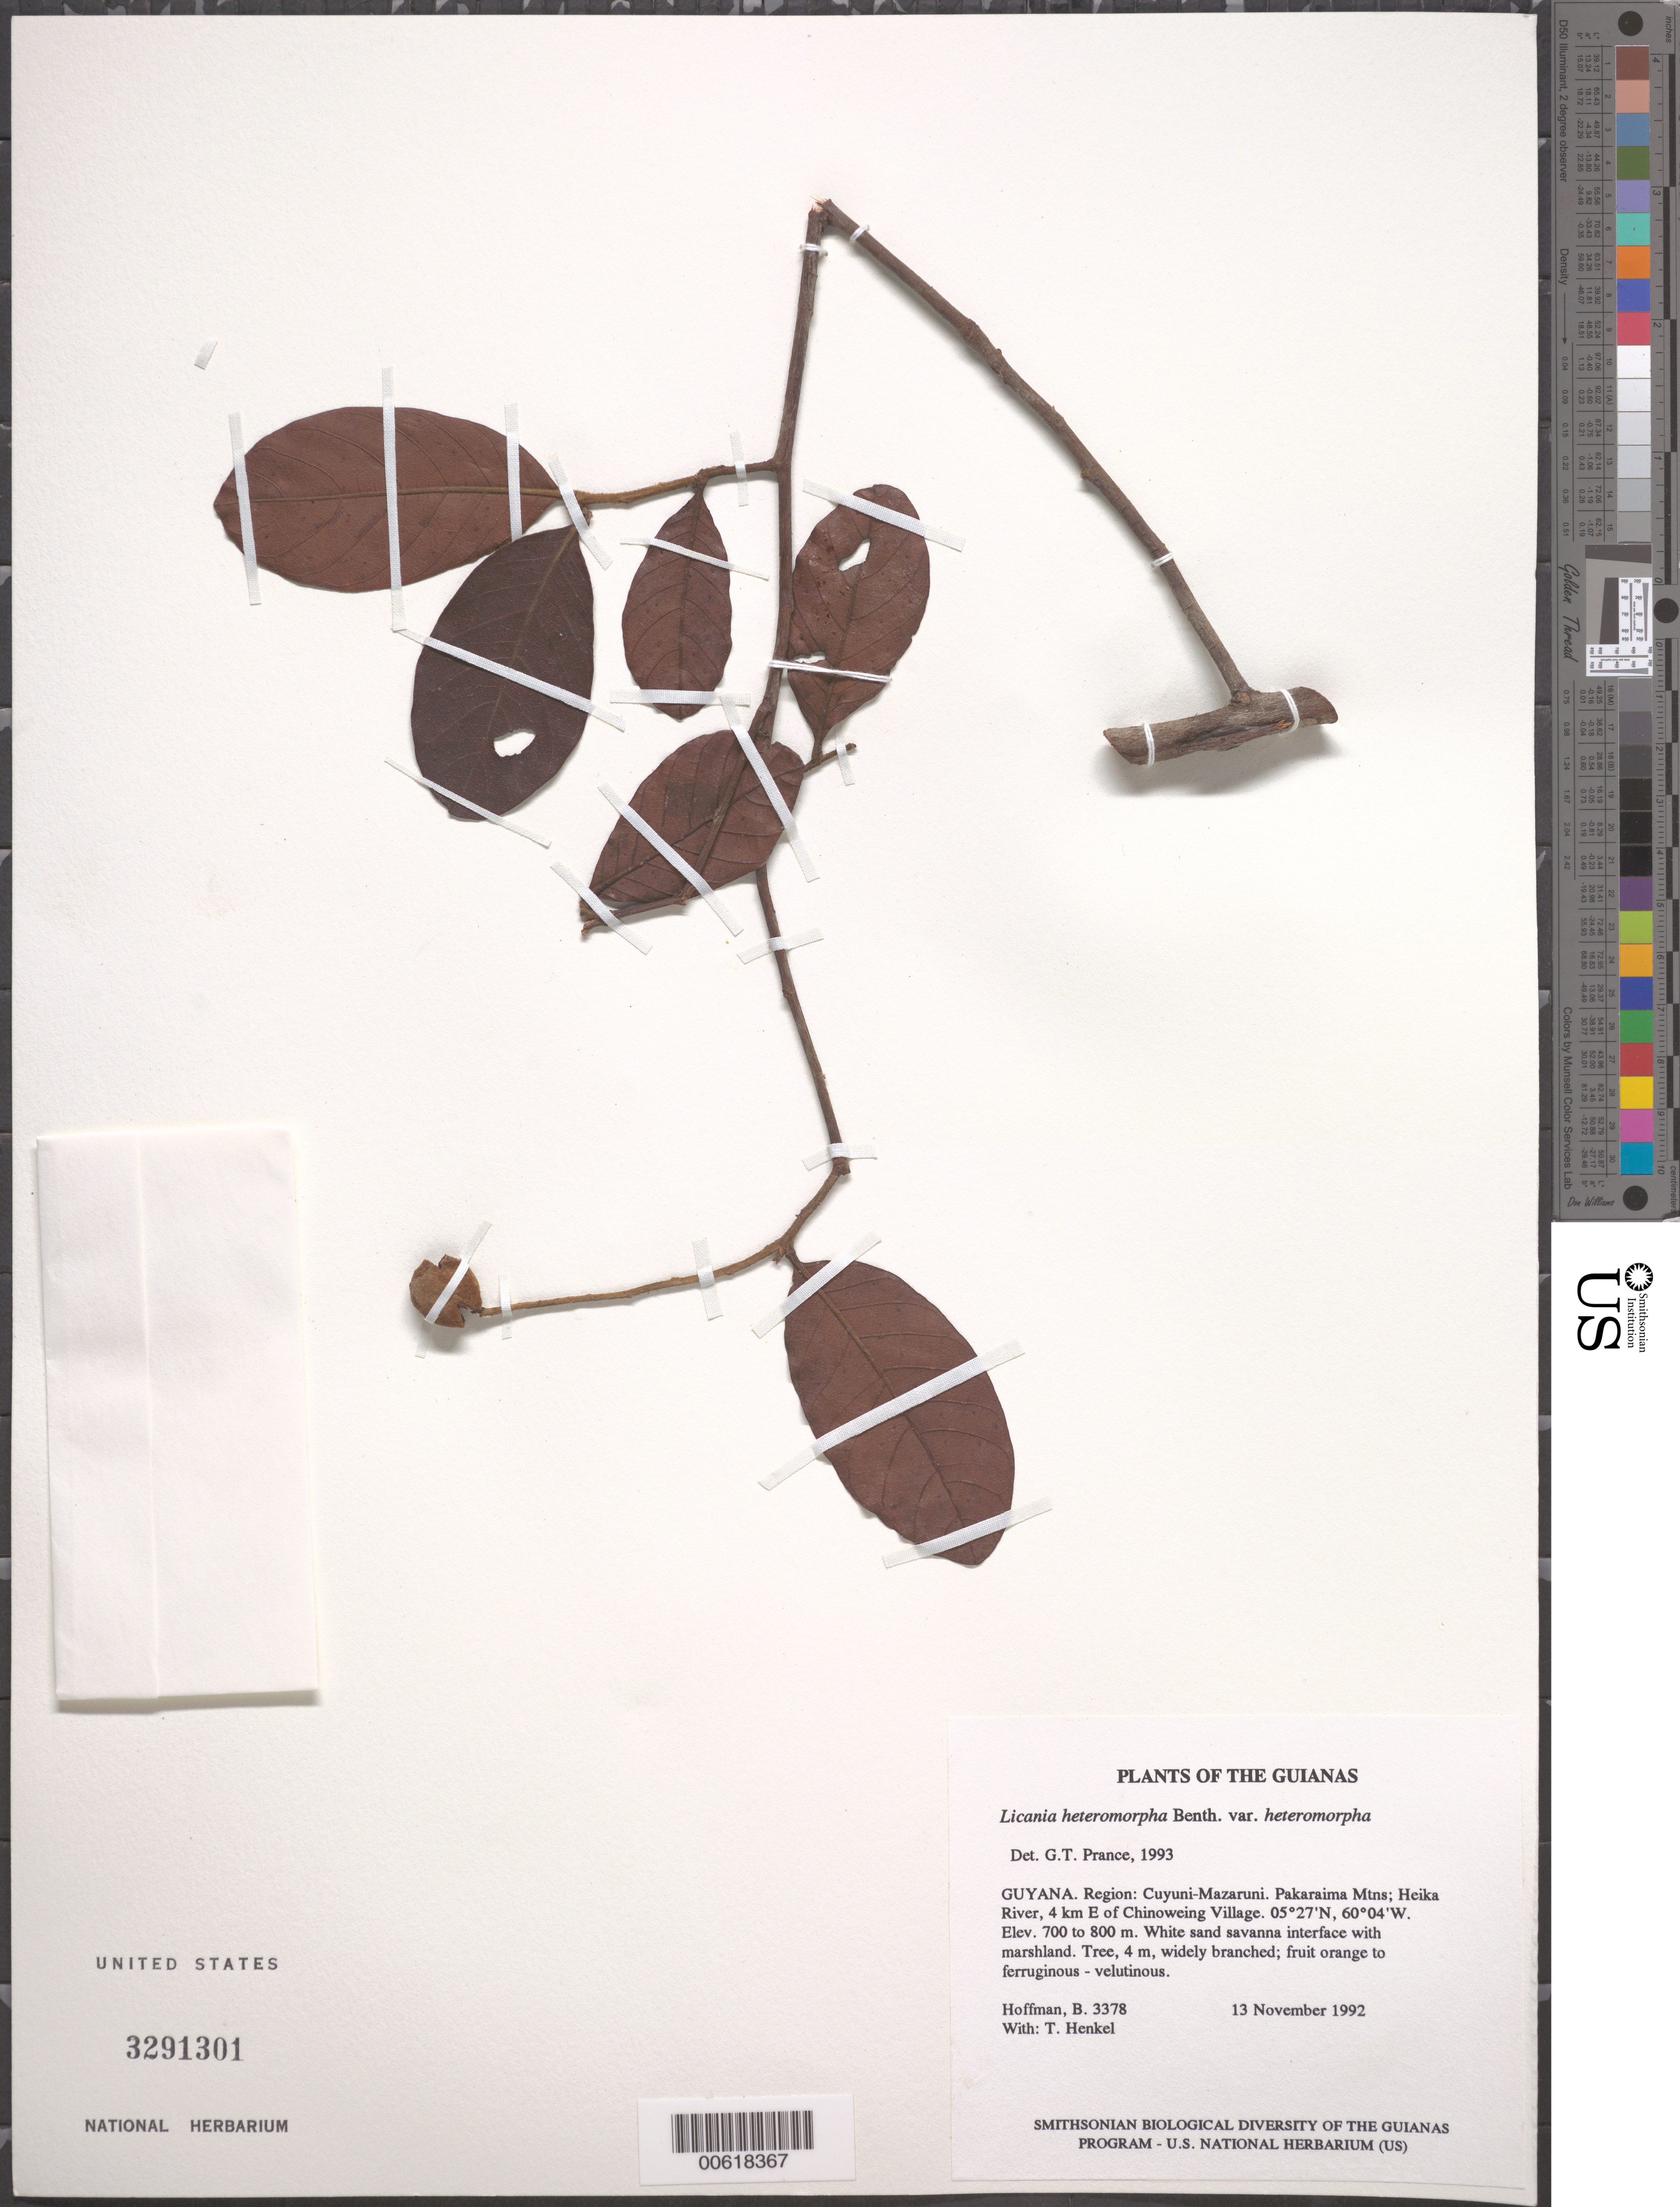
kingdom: Plantae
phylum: Tracheophyta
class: Magnoliopsida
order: Malpighiales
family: Chrysobalanaceae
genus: Hymenopus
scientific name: Hymenopus heteromorphus var. heteromorphus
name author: (Benth.) Sothers & Prance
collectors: B. Hoffman & T. Henkel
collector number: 3378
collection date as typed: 13 November 1992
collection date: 1992-11-13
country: Guyana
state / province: Cuyuni-Mazaruni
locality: Pakaraima Mountains; Heika River, 4 km E of Chinoweing village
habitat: White sand savanna interface with marshland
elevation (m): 700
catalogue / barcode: US 3291301